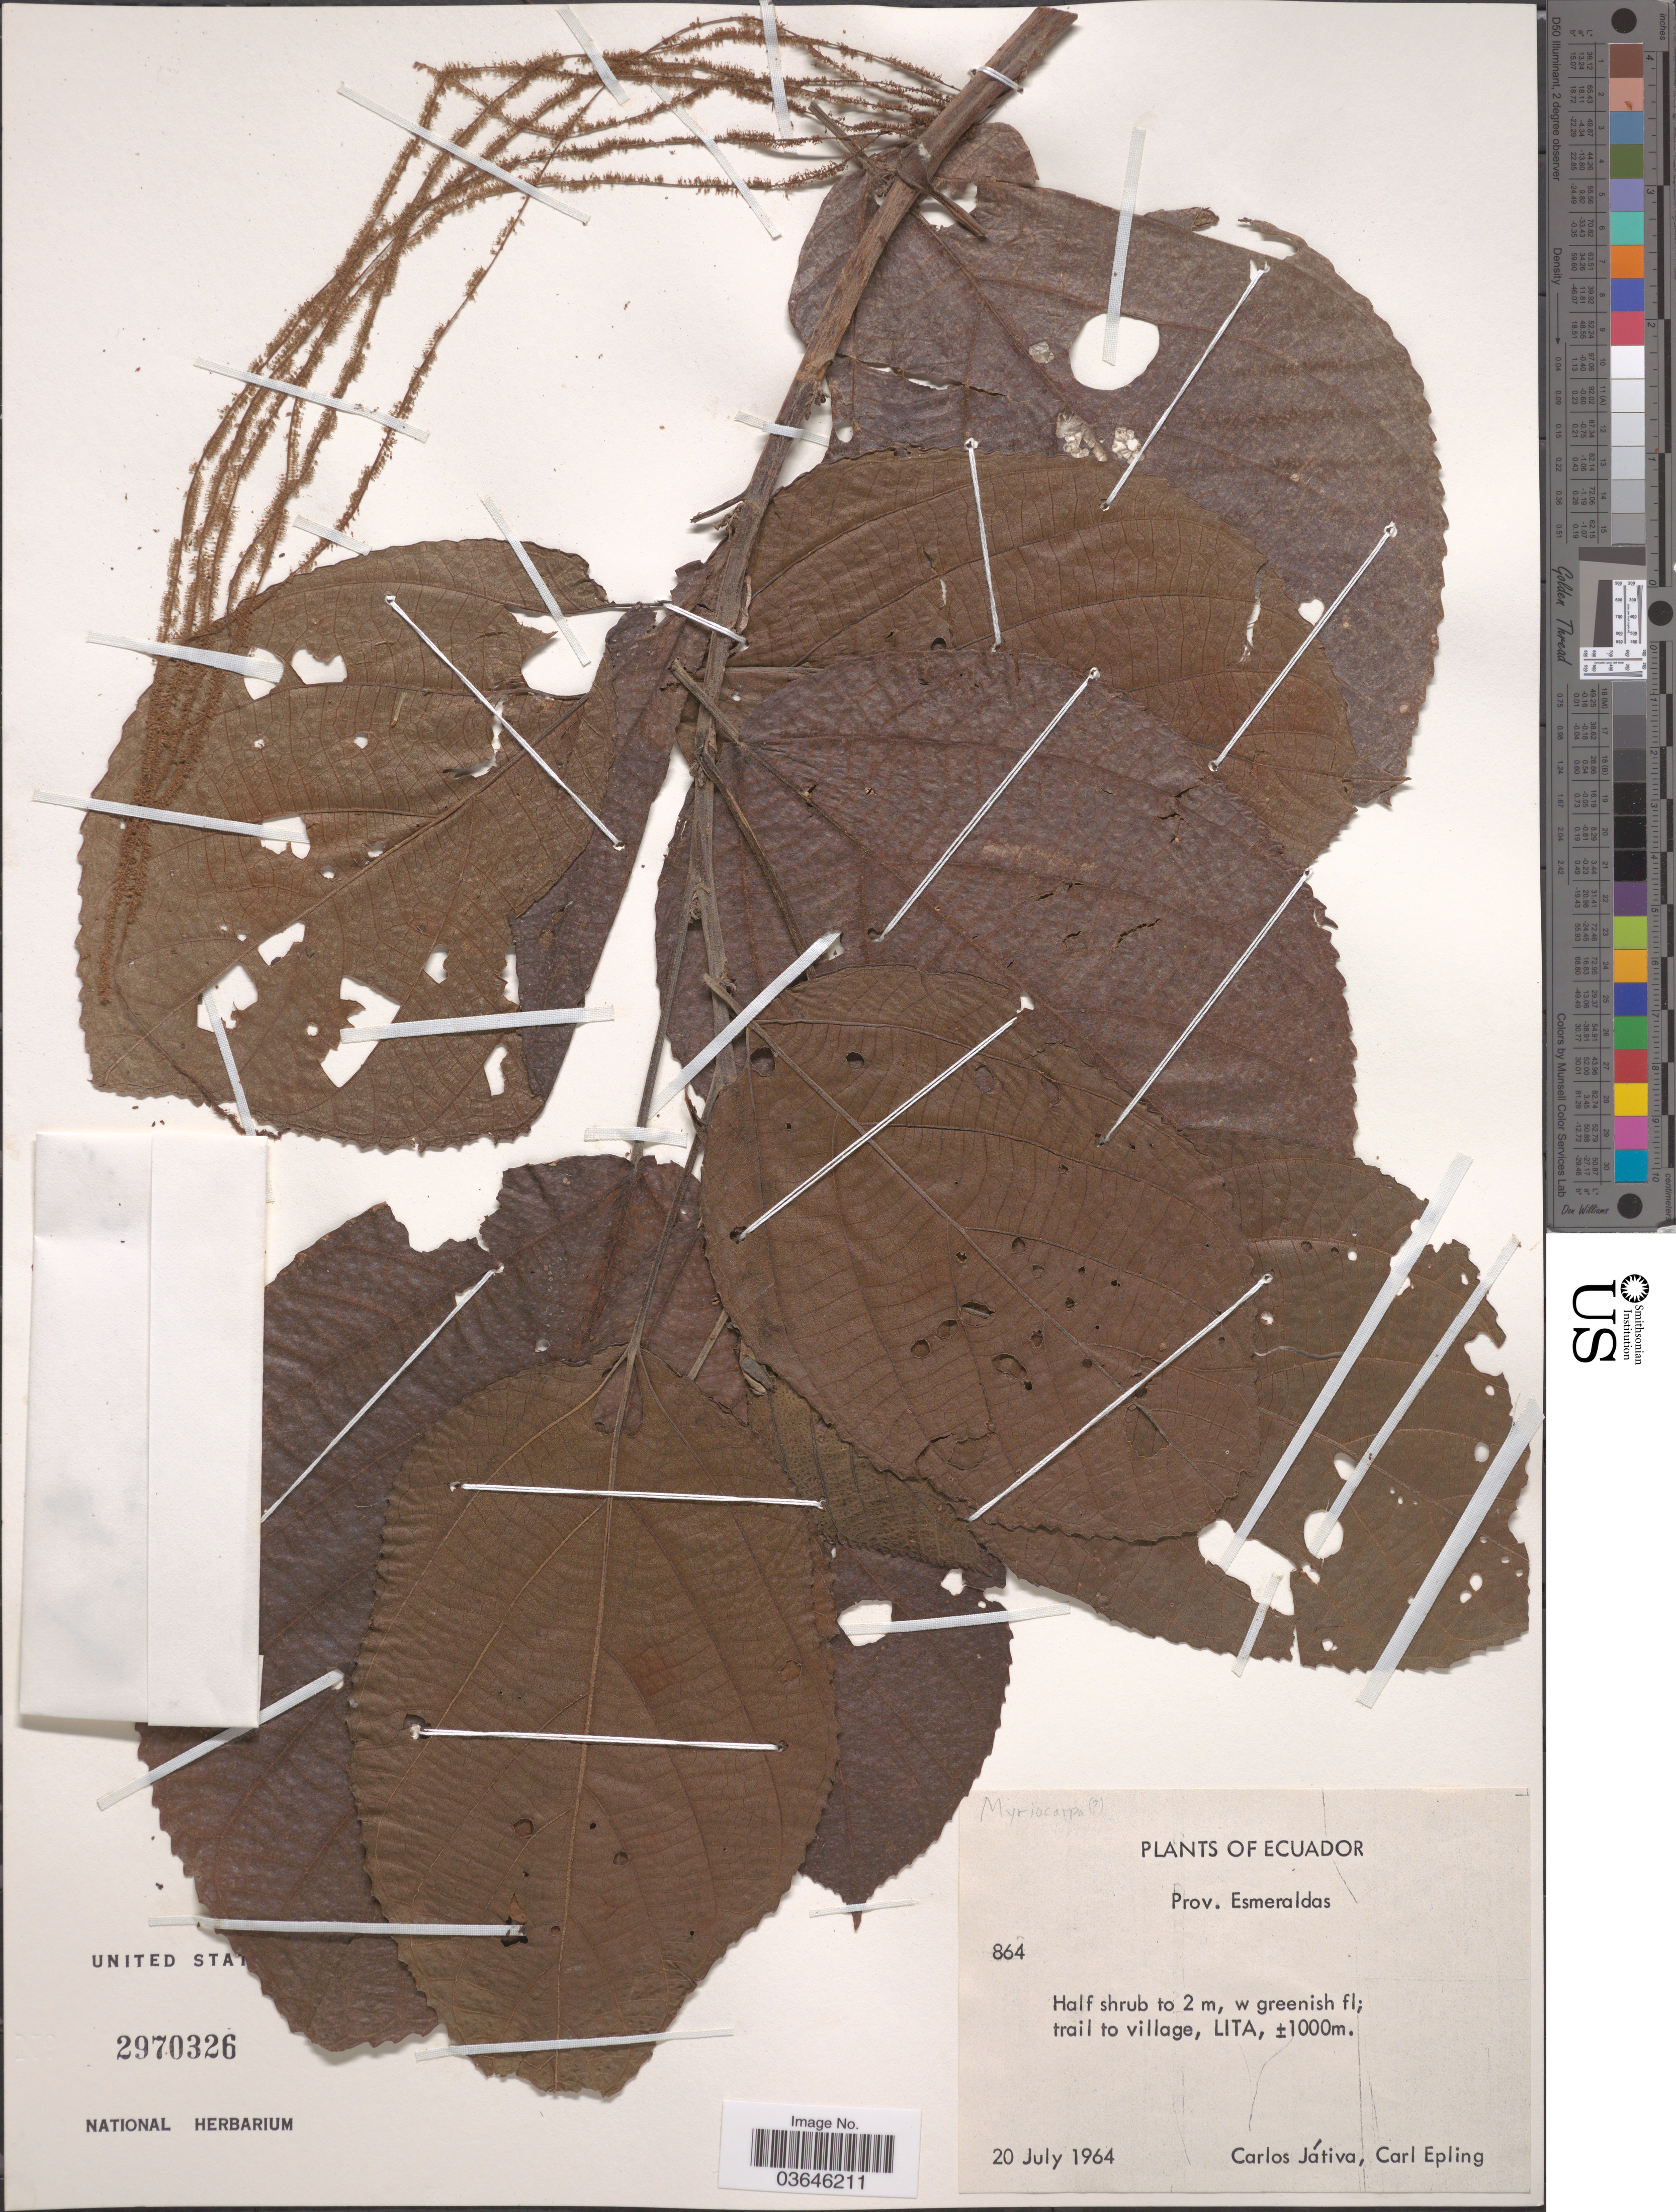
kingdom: Plantae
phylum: Tracheophyta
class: Magnoliopsida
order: Rosales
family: Urticaceae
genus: Myriocarpa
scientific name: Myriocarpa sp.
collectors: C. D. Játiva & C. C. Epling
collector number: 864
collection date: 1964-07-20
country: Ecuador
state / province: Esmeraldas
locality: Lita.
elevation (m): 1000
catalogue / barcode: US 2970326